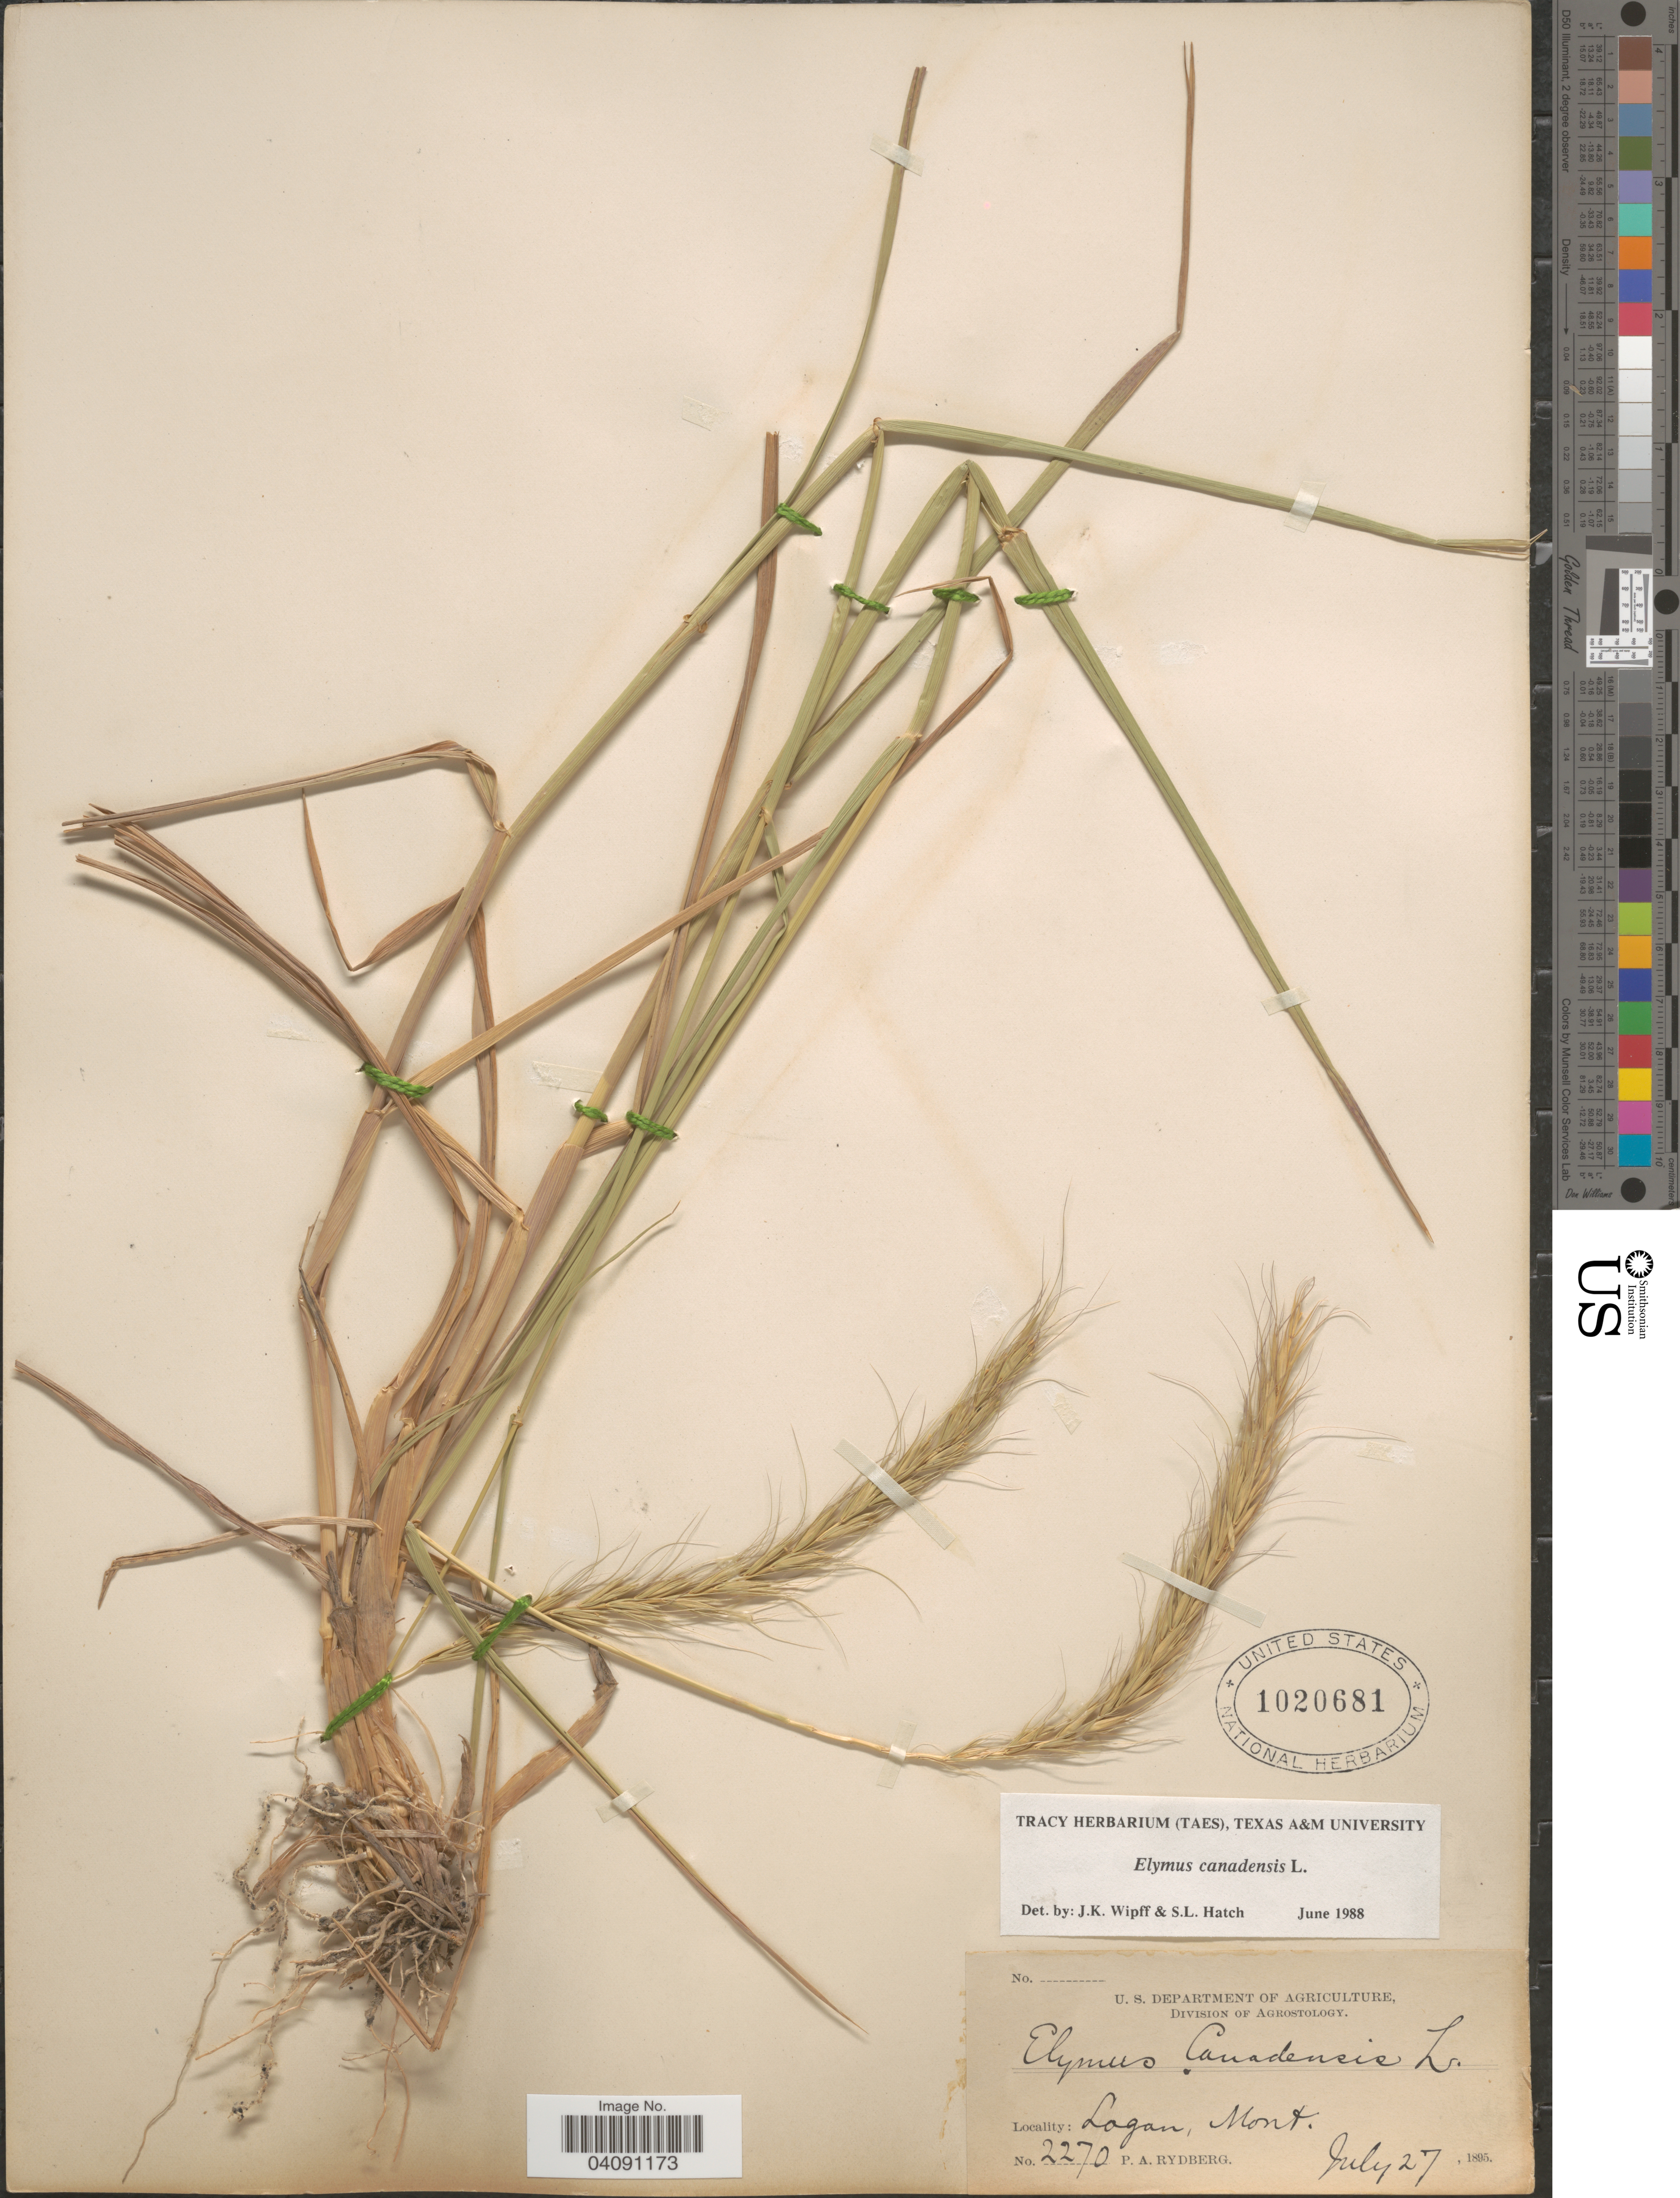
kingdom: Plantae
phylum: Tracheophyta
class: Liliopsida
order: Poales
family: Poaceae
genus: Elymus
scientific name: Elymus canadensis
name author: L.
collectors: P. A. Rydberg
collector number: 2270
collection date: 1895-07-27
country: United States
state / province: Montana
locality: Logan.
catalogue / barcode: US 1020681